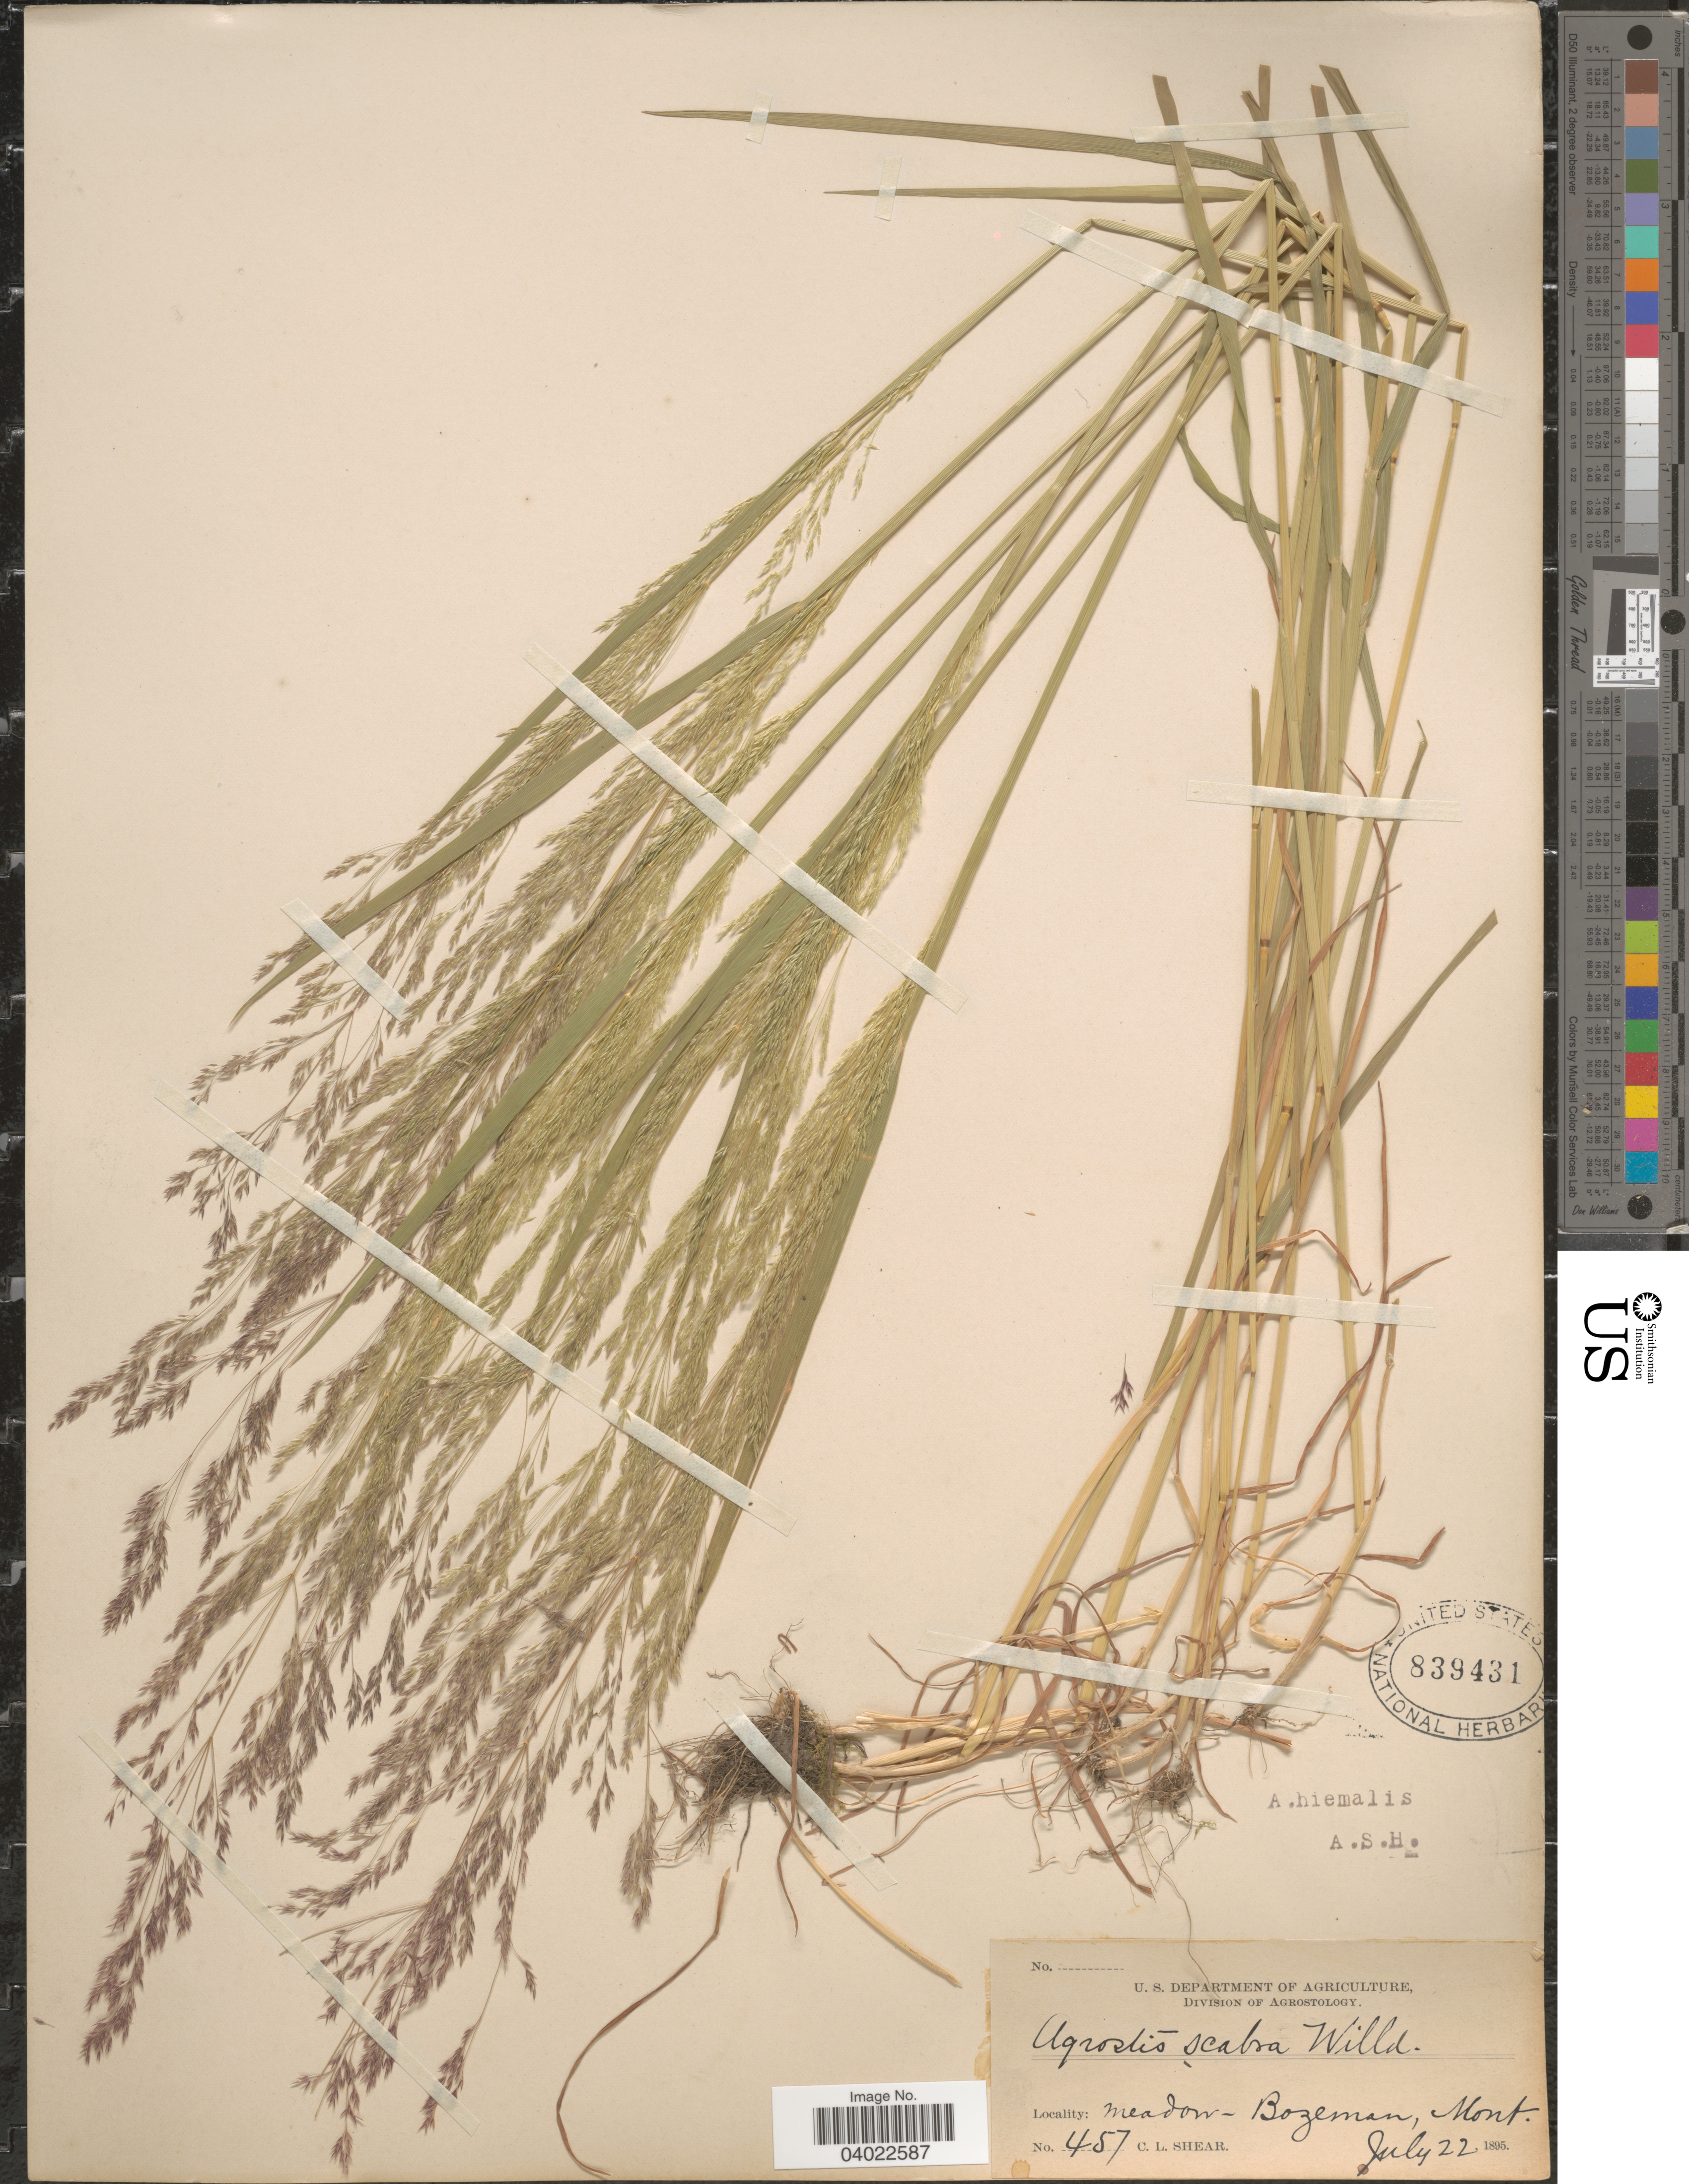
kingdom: Plantae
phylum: Tracheophyta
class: Liliopsida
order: Poales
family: Poaceae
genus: Agrostis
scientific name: Agrostis scabra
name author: Willd.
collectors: C. L. Shear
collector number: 457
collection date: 1895-07-22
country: United States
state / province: Montana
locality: Bozeman.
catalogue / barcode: US 839431